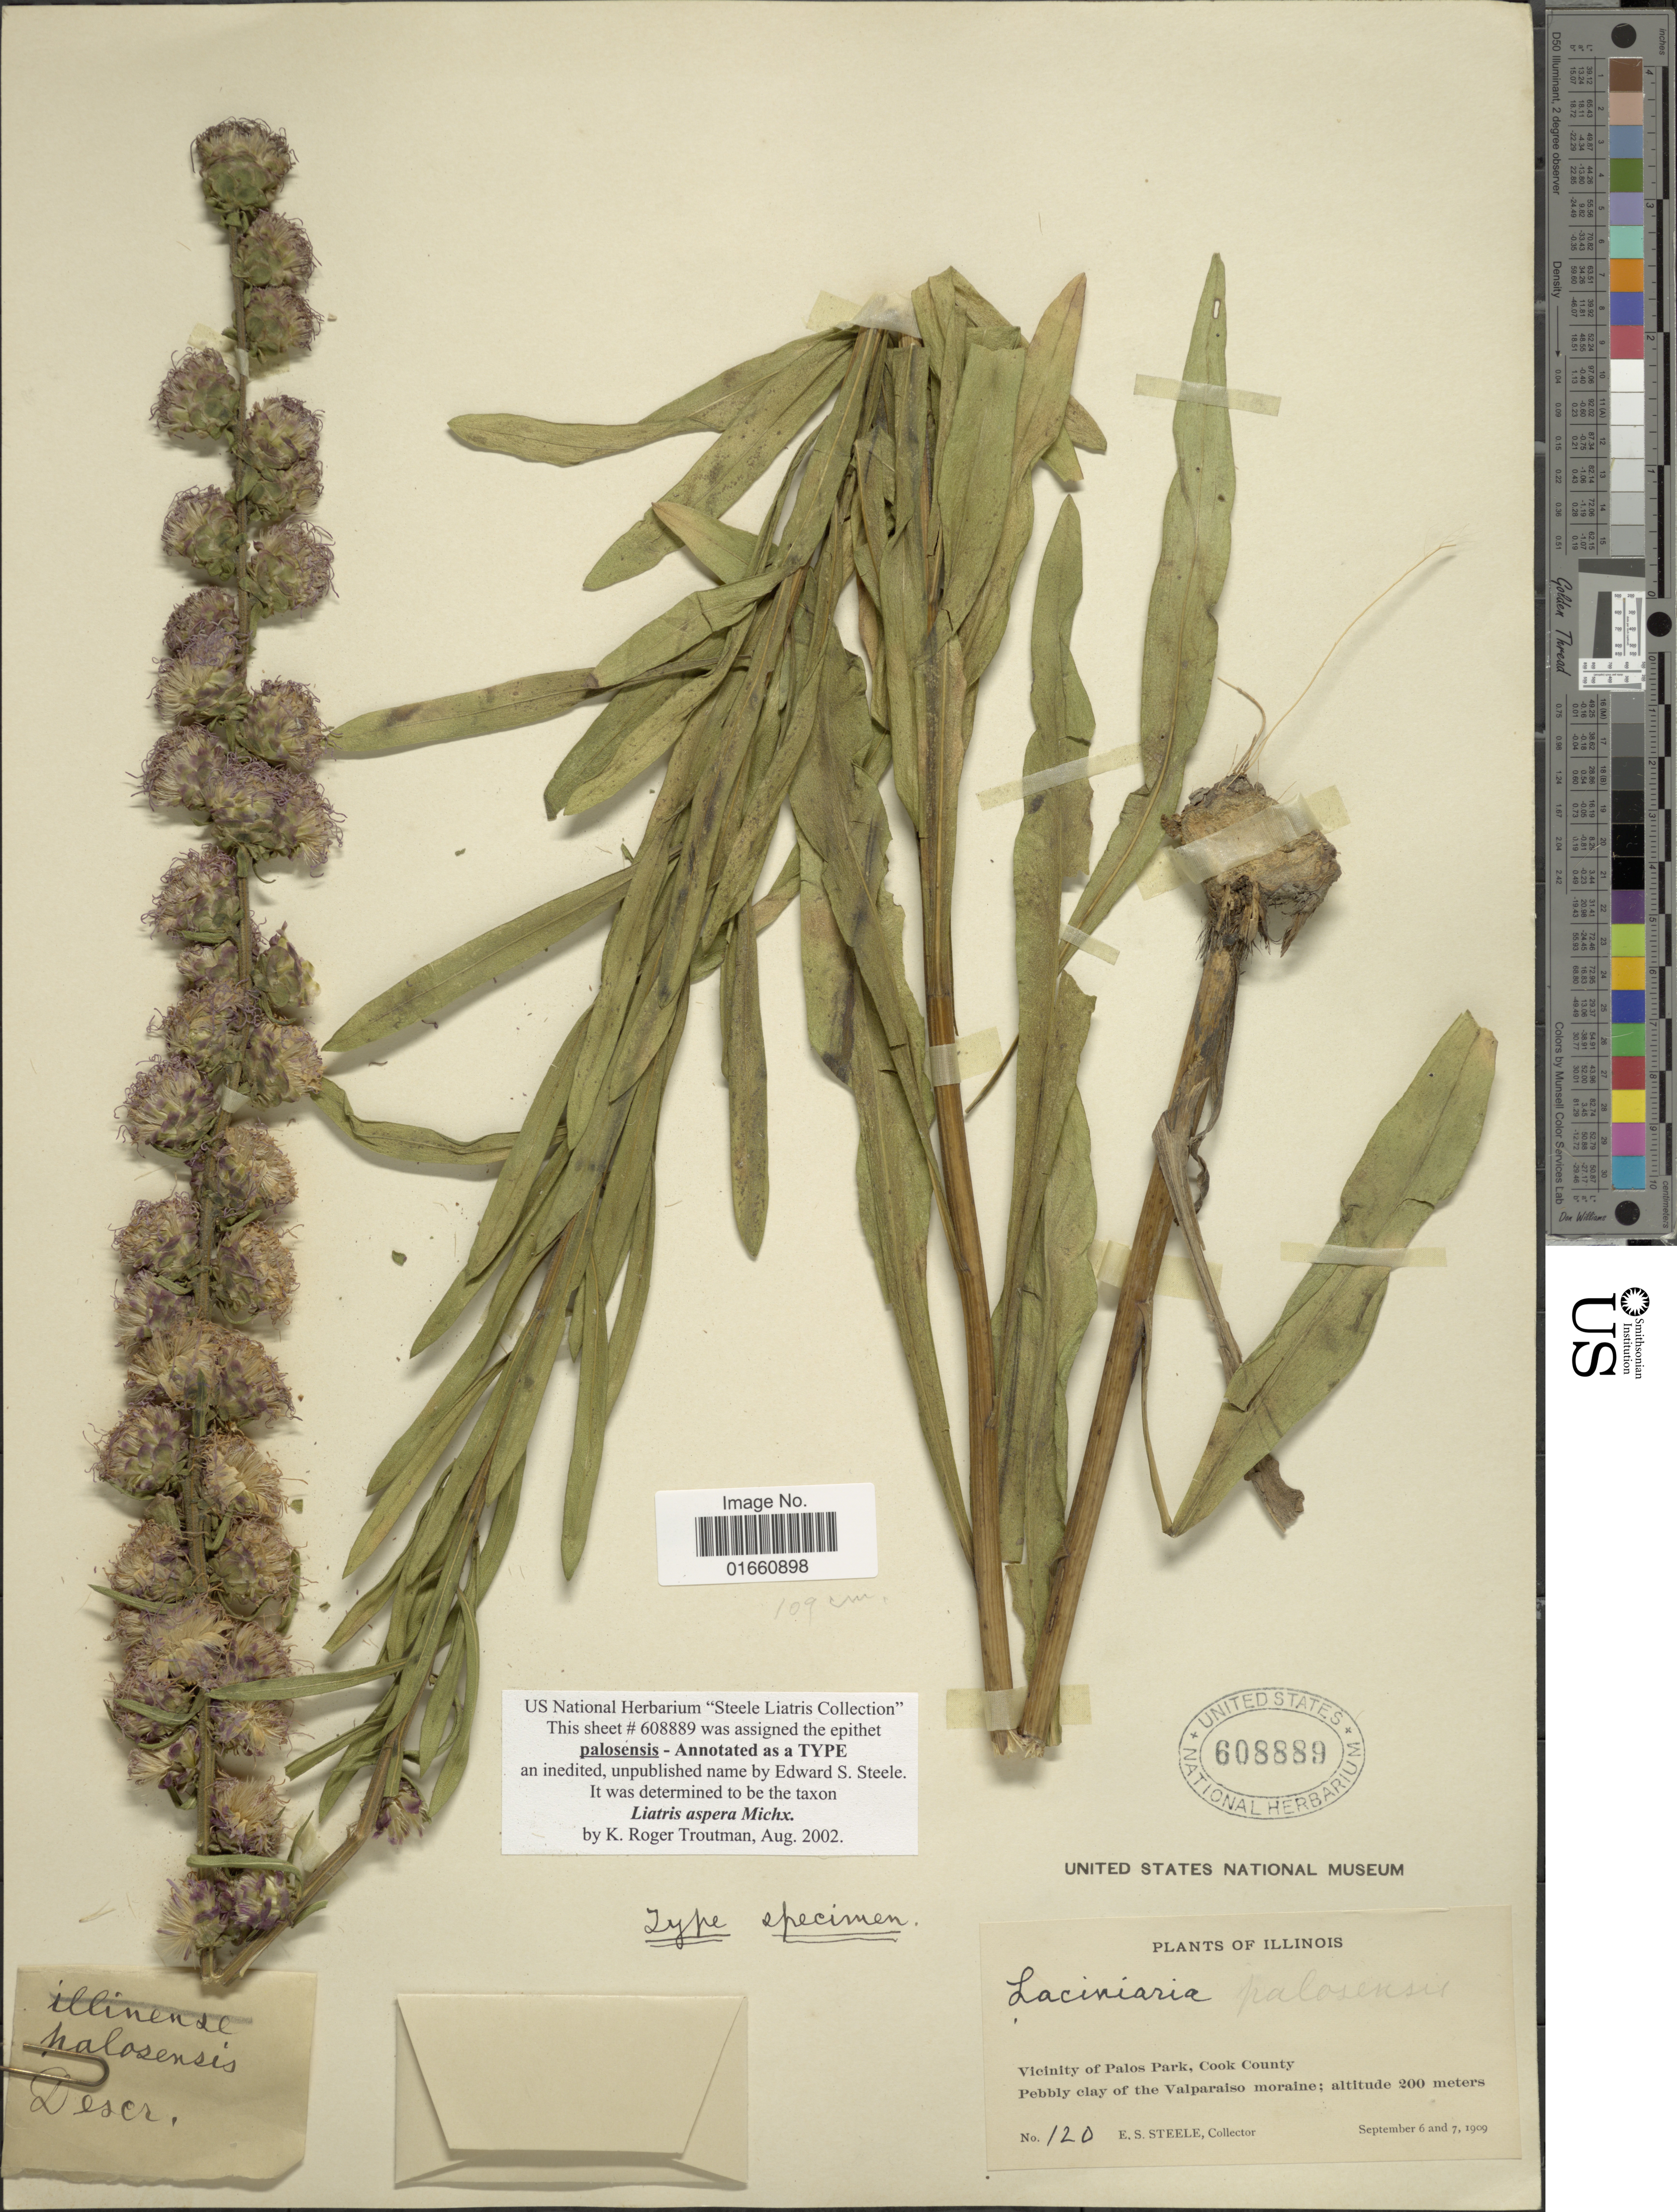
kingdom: Plantae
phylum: Tracheophyta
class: Magnoliopsida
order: Asterales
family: Asteraceae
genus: Liatris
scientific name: Liatris aspera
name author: Michx.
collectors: E. Steele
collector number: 120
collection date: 1909-09-06/1909-09-07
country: United States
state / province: Illinois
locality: Vicinity of Palos Park, Cook County, Pebbly clay of the Valparaiso moraine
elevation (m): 200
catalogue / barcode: US 608889